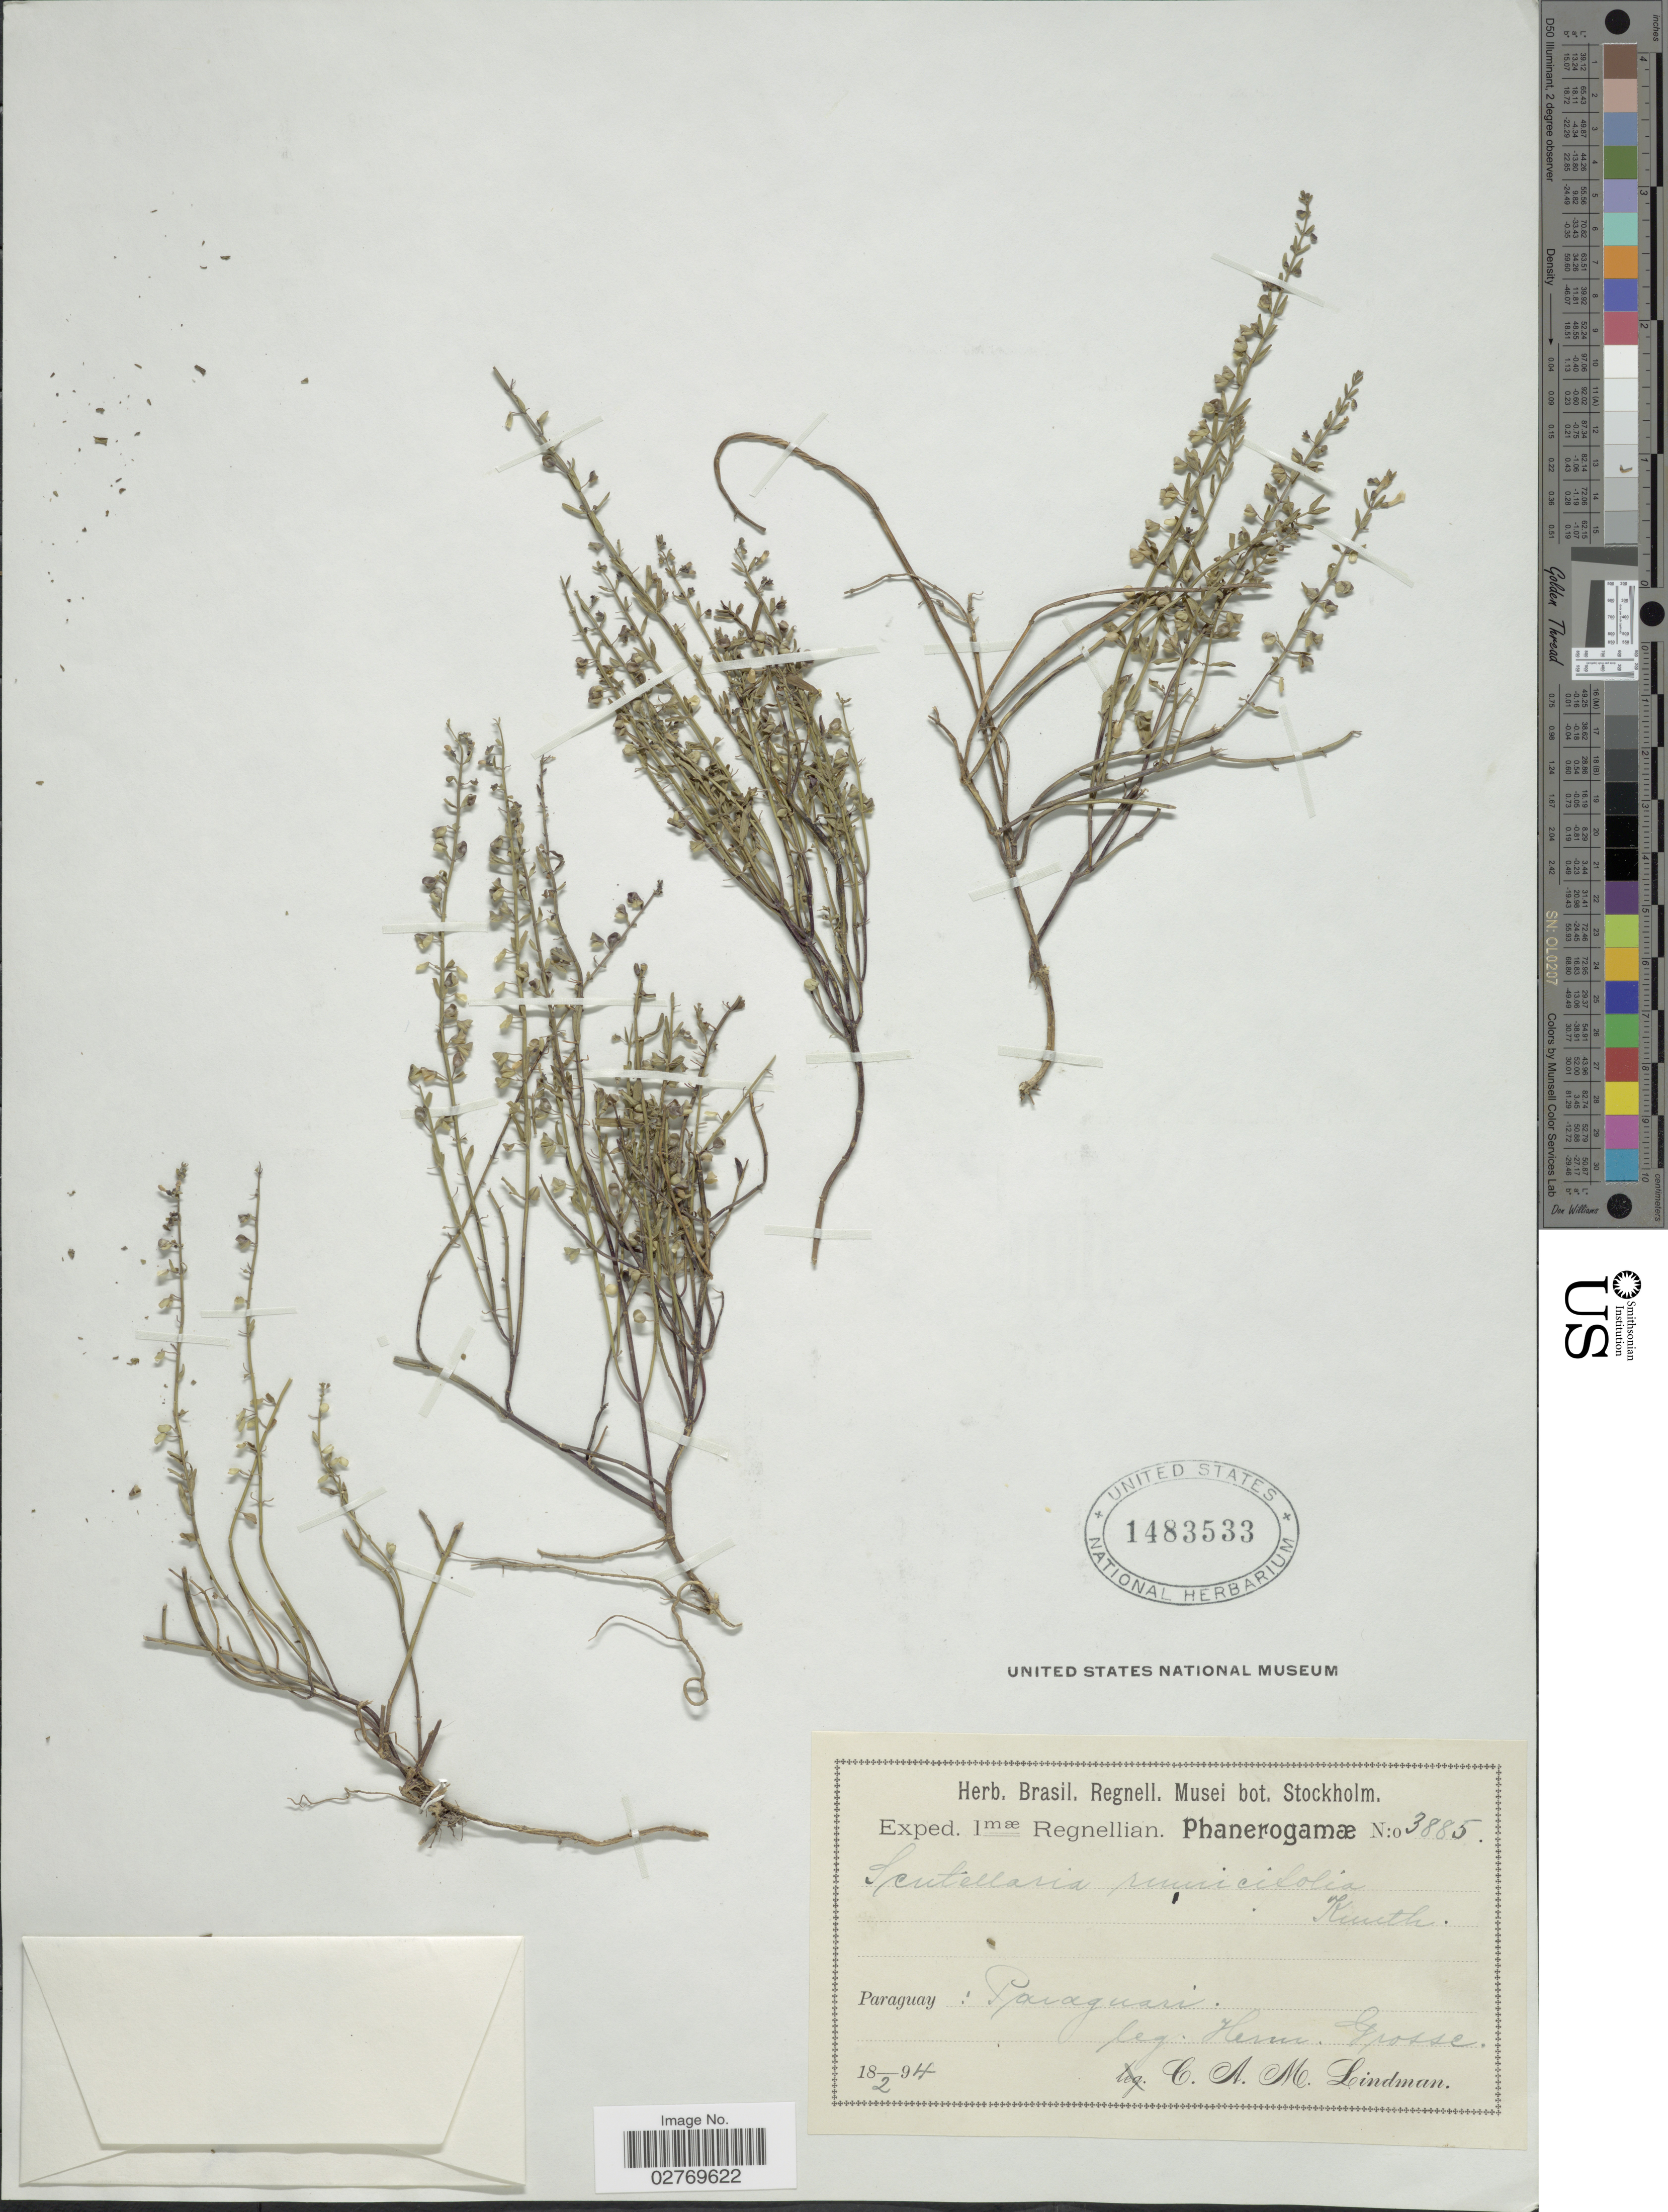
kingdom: Plantae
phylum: Tracheophyta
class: Magnoliopsida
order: Lamiales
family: Lamiaceae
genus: Scutellaria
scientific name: Scutellaria rumicifolia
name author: Kunth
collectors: H. Grosse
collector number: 3885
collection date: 1894-02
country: Paraguay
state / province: Paraguari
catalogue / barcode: US 1483533